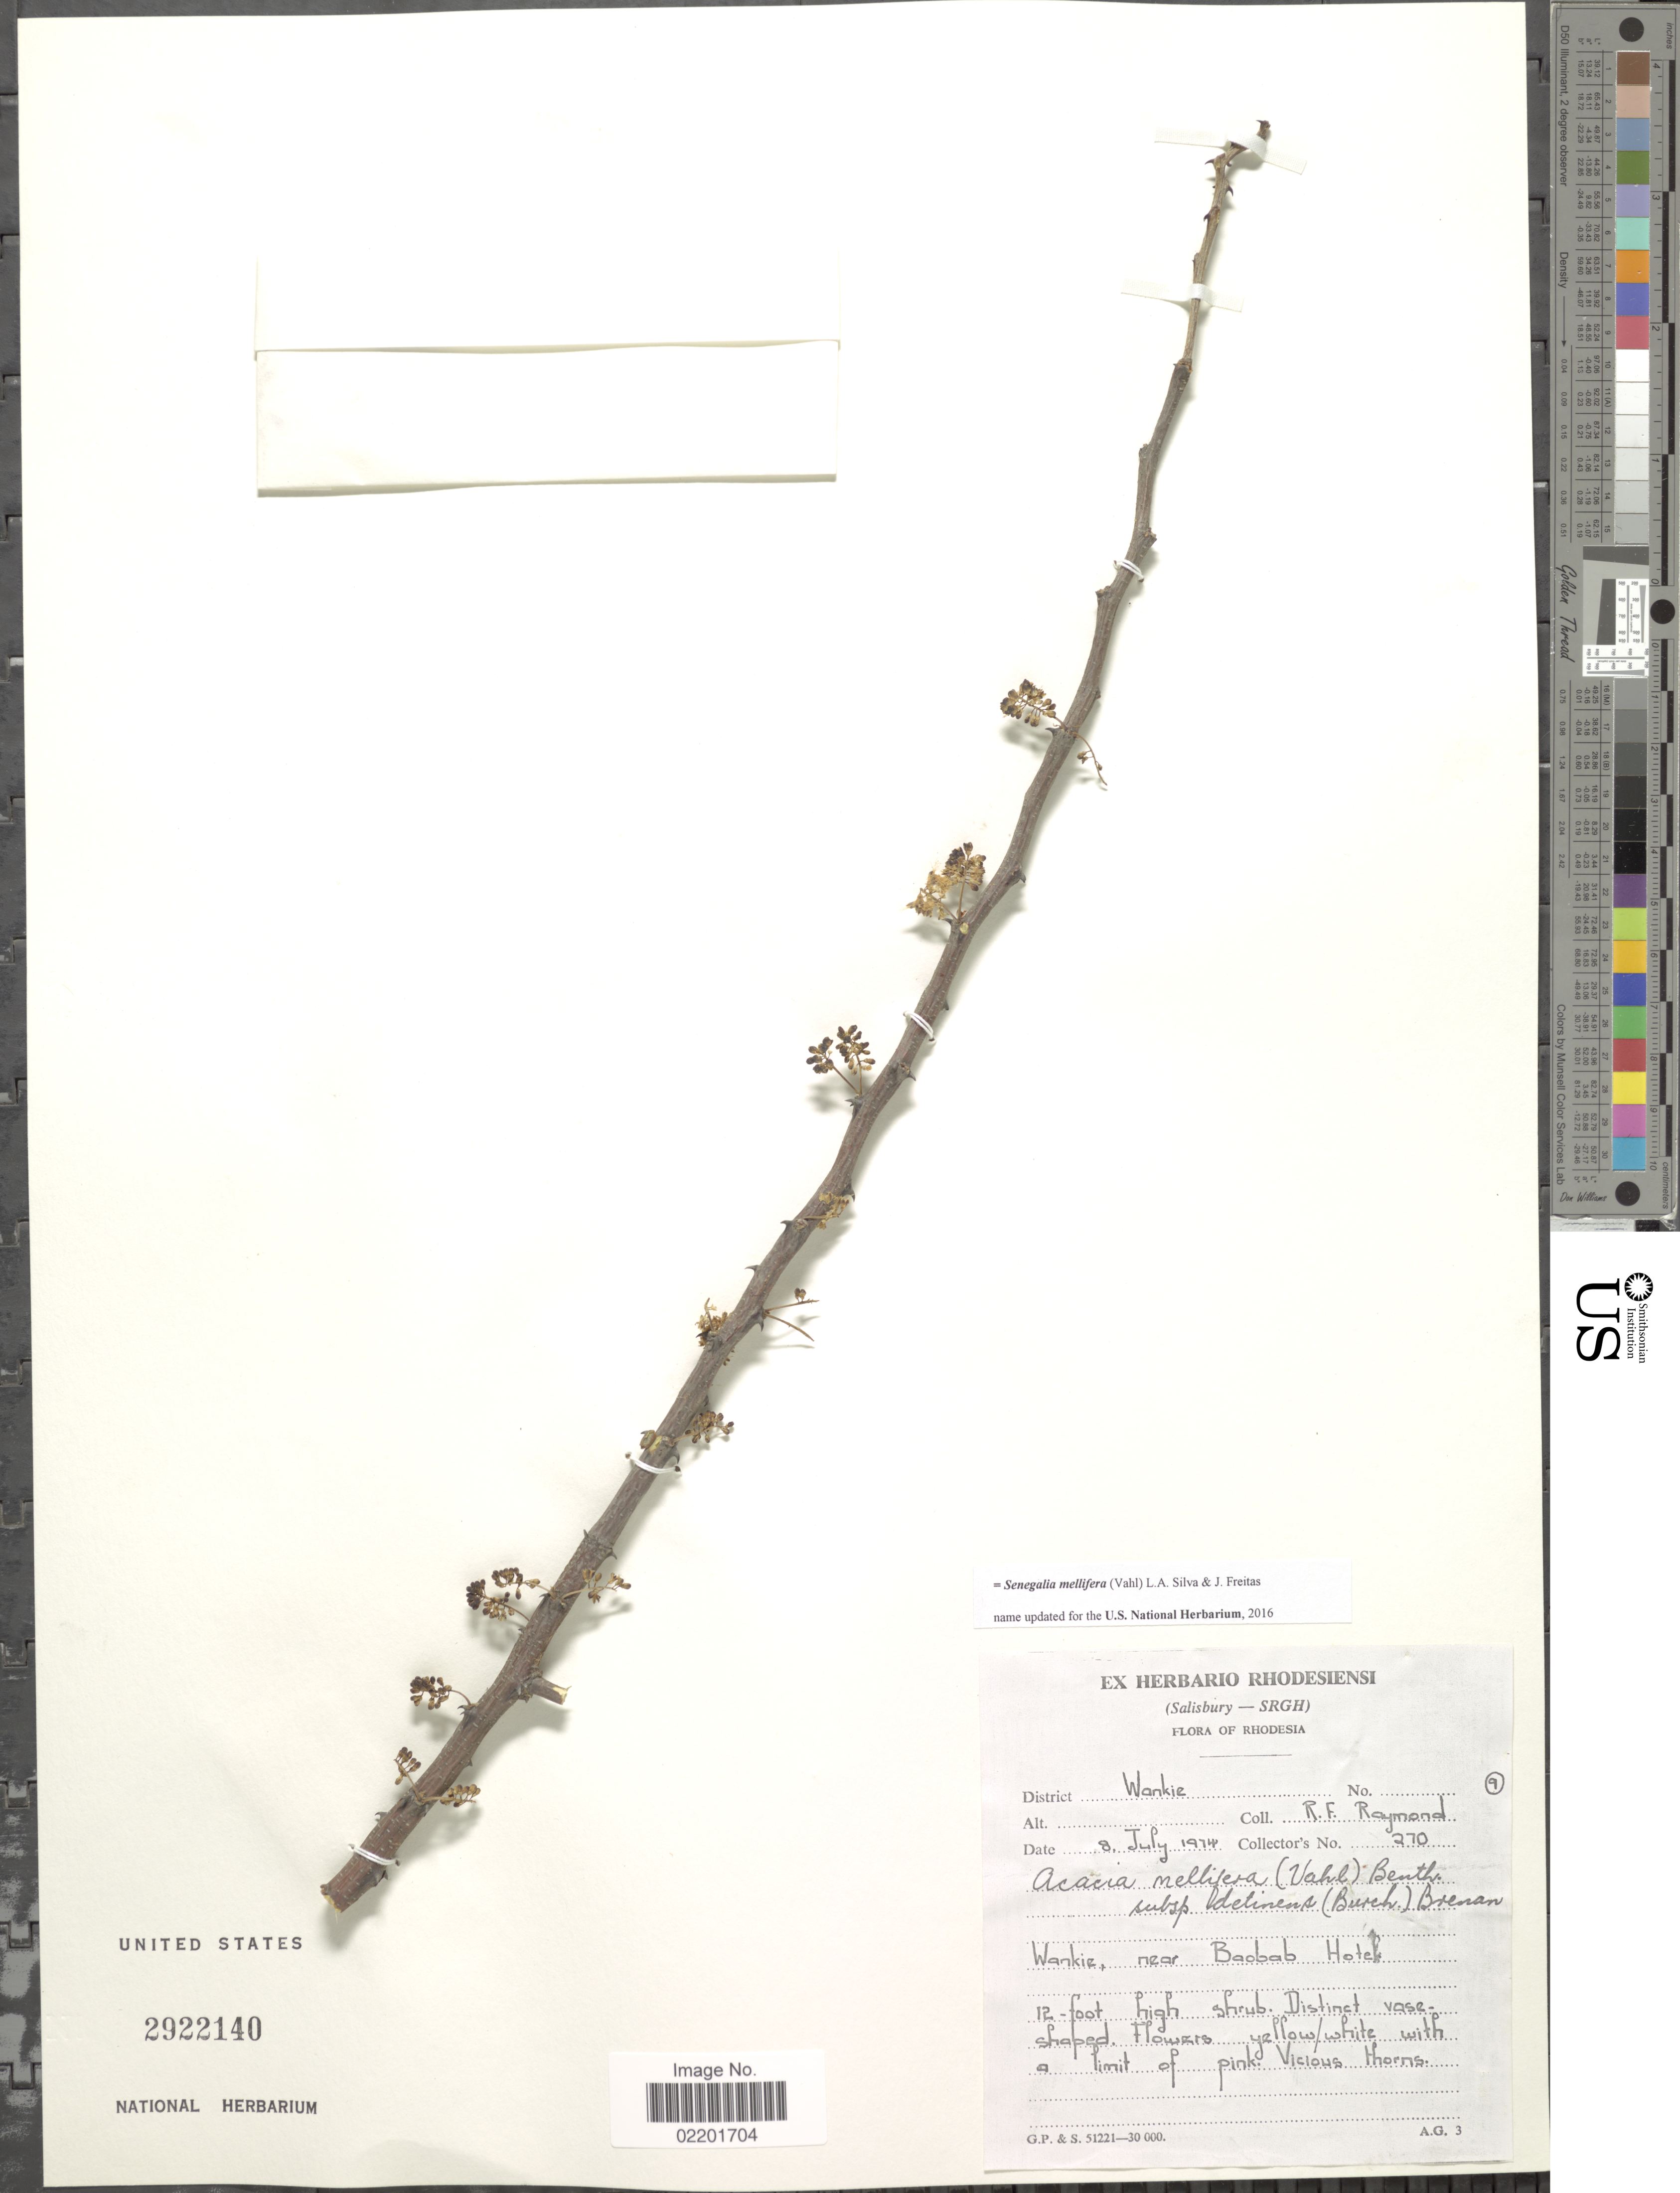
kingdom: Plantae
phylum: Tracheophyta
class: Magnoliopsida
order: Fabales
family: Fabaceae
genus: Senegalia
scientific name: Senegalia mellifera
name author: (Vahl) Seigler & Ebinger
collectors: R. Raymond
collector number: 270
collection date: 1974-07-08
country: Zimbabwe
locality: Rhodesia, District Wankie, near Baobab Hotel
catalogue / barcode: US 2922140